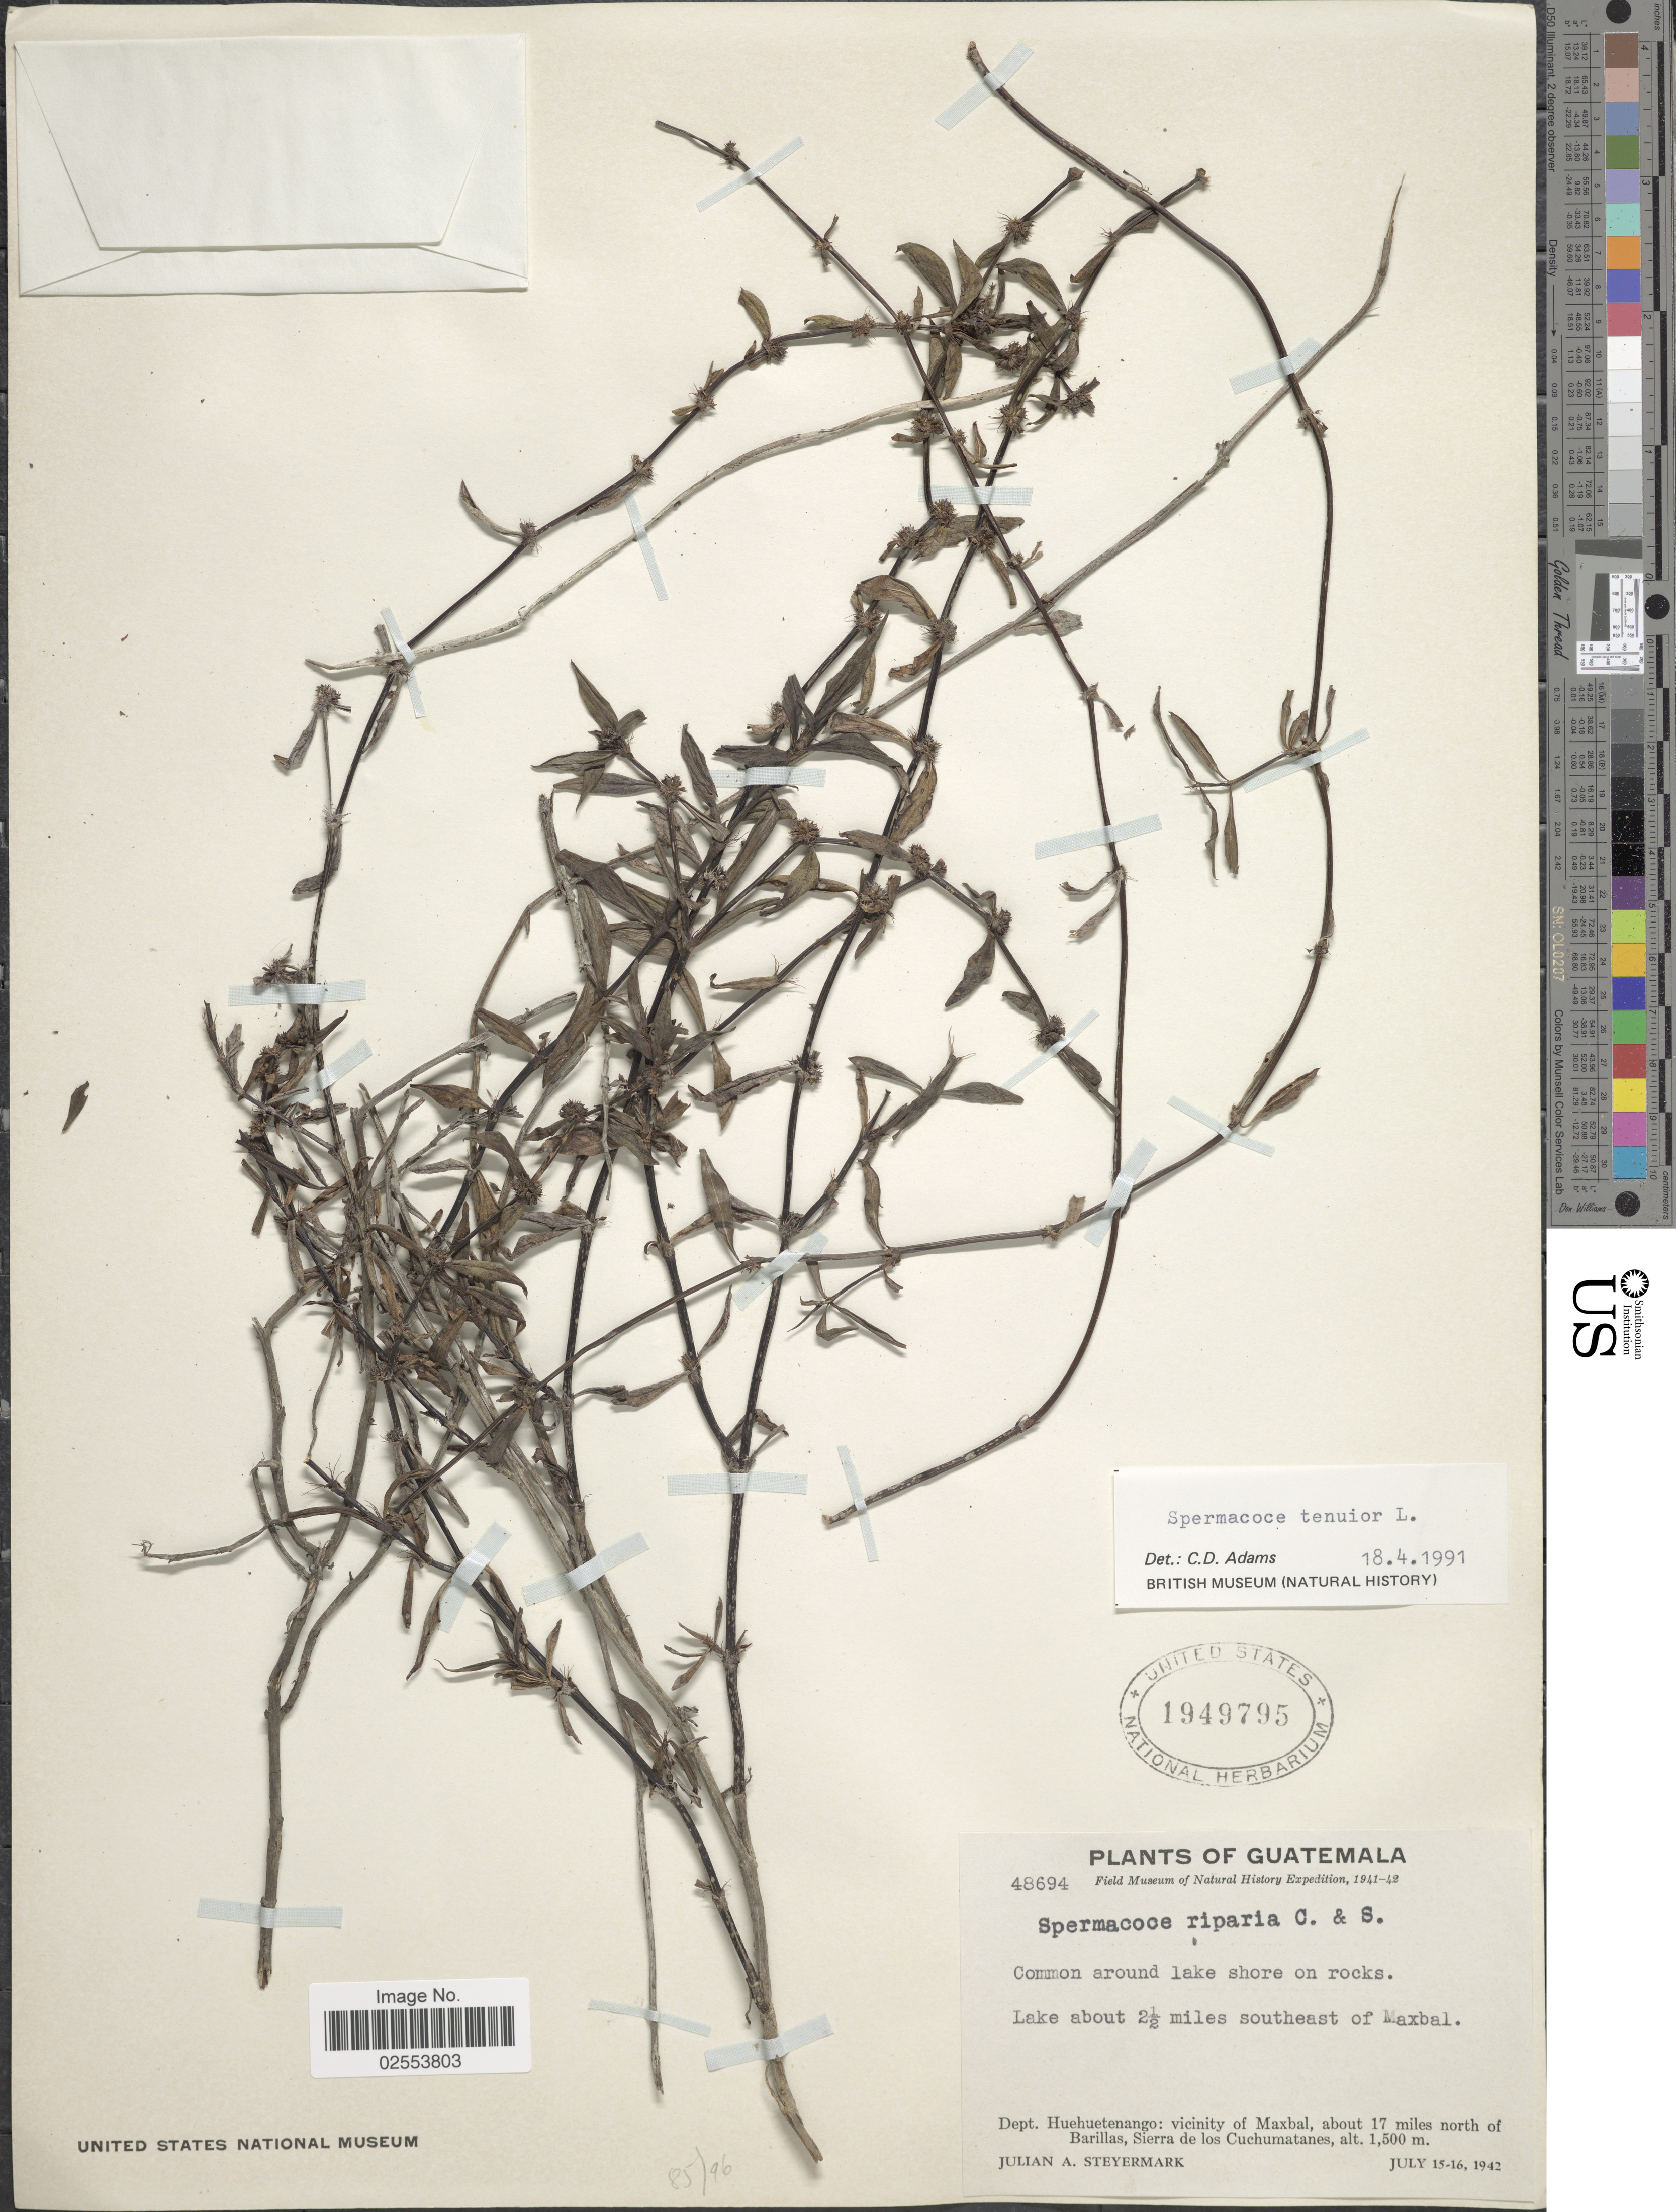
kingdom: Plantae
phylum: Tracheophyta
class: Magnoliopsida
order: Gentianales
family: Rubiaceae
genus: Spermacoce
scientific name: Spermacoce tenuior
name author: L.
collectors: J. Steyermark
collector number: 48694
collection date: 1942-07-15/1942-07-16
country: Guatemala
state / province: Huehuetenango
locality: Lake about 2 1/2 miles southeast of Maxbal, vicinity of Maxbal, about 17 miles north of Barillas, Sierra de los Cuchumatanes.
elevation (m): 1500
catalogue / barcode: US 1949795